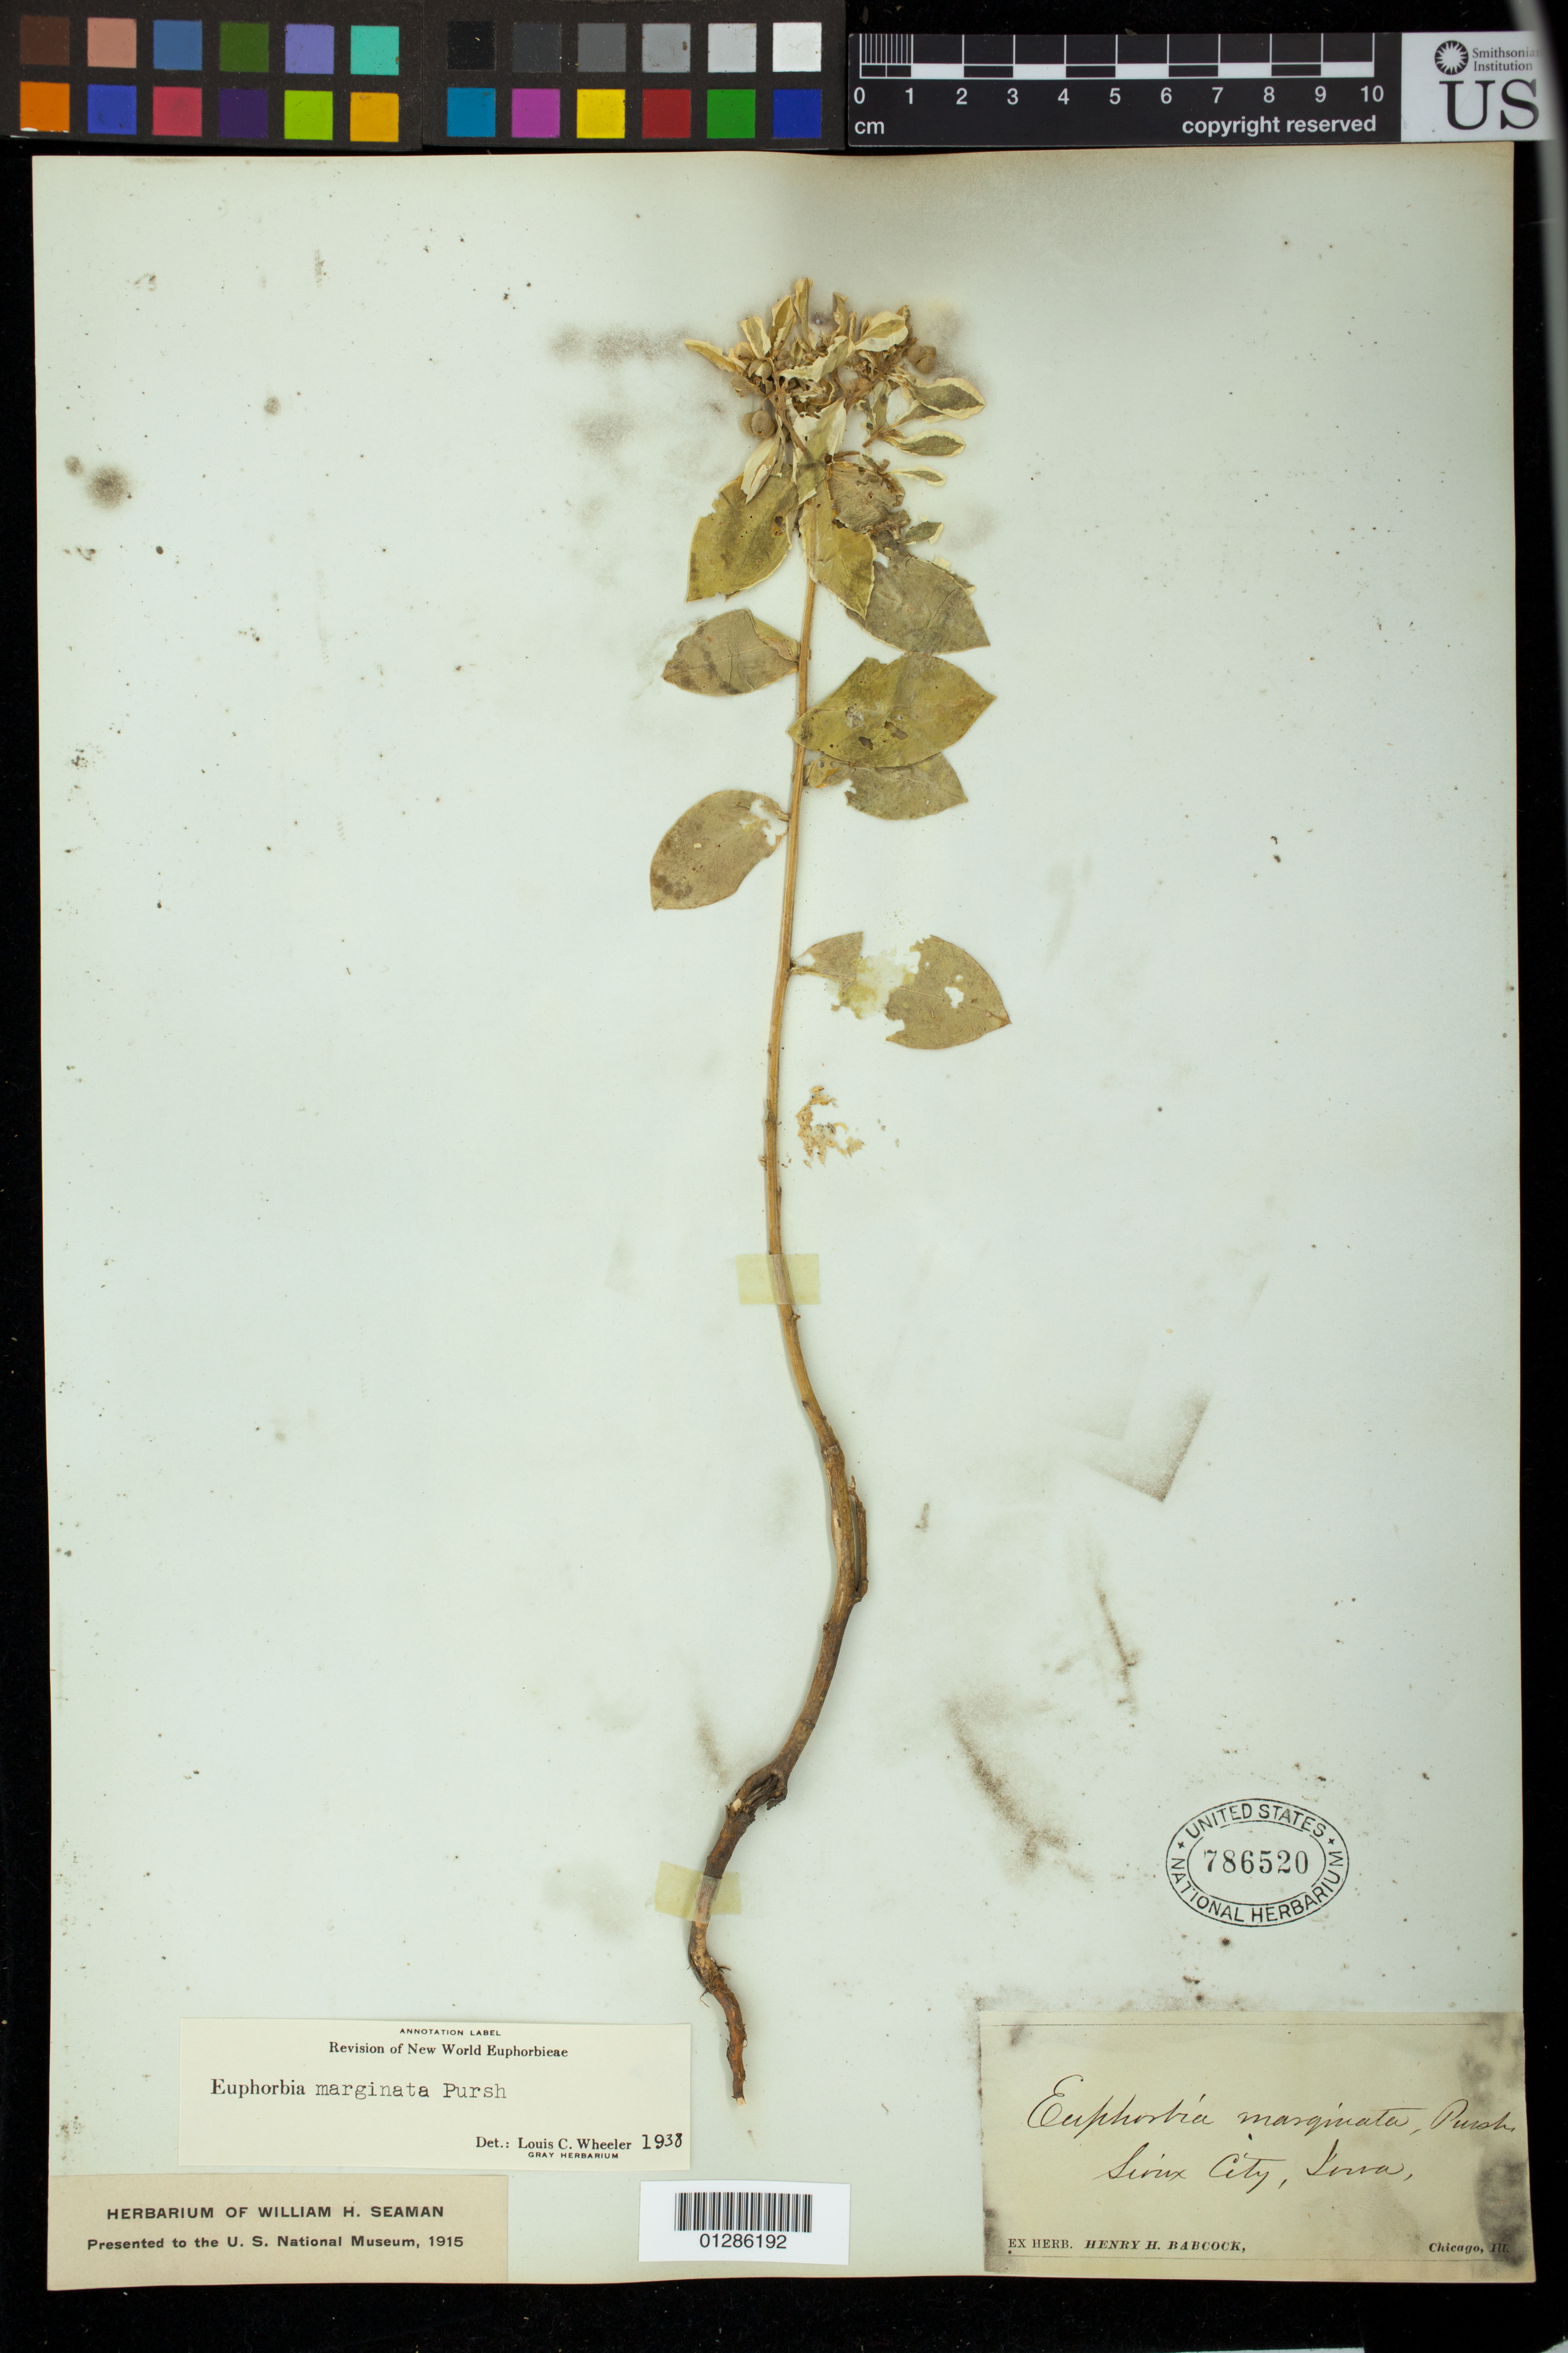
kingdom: Plantae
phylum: Tracheophyta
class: Magnoliopsida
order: Malpighiales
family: Euphorbiaceae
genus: Euphorbia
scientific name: Euphorbia marginata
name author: Pursh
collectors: ex herb. Seaman & ex herb. Babcock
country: United States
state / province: Iowa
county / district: Woodbury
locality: Sioux City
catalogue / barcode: US 786520